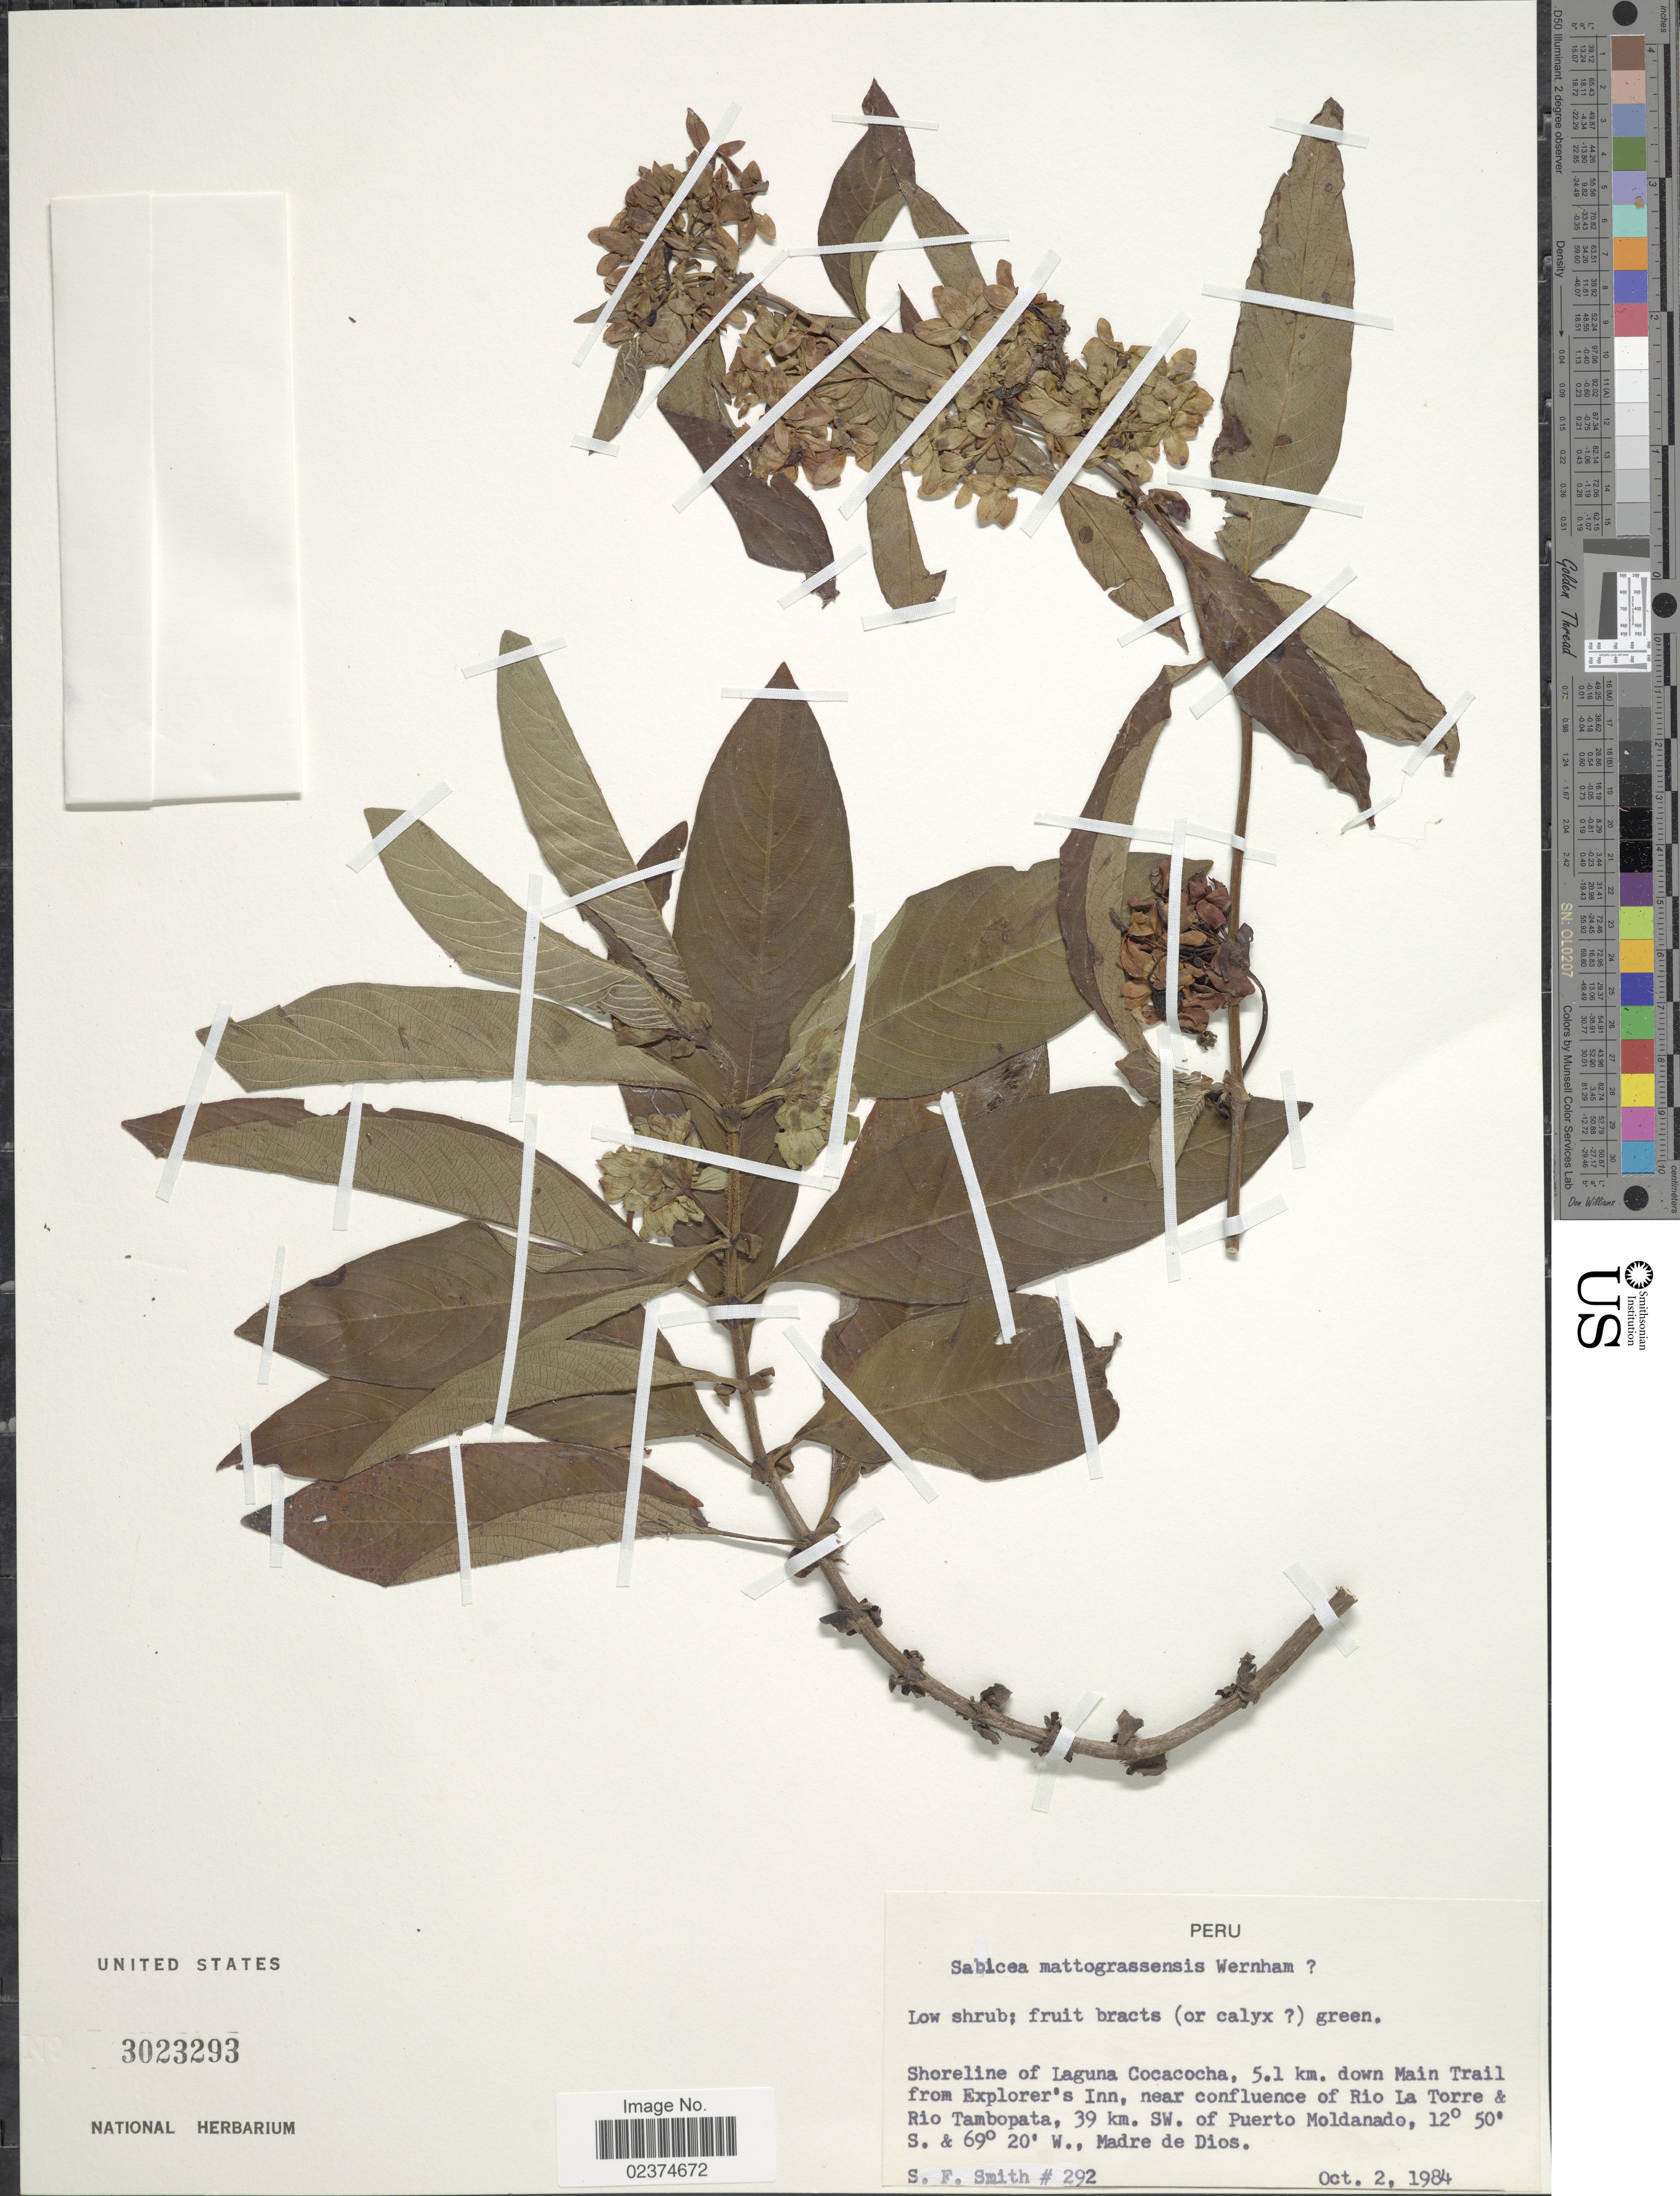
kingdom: Plantae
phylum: Tracheophyta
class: Magnoliopsida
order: Gentianales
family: Rubiaceae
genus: Sabicea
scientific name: Sabicea mattogrossensis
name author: Wernham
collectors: S.F. Smith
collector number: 292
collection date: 1984-10-02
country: Peru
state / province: Madre de Dios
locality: Shoreline of Laguna Cocacocha, 5.1 km. down Main Trail from Explorer's Inn, near confluence of Rio La Torre & Ri oTambopata, 39 km. SW. of Puerto Maldanado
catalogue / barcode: US 3023293